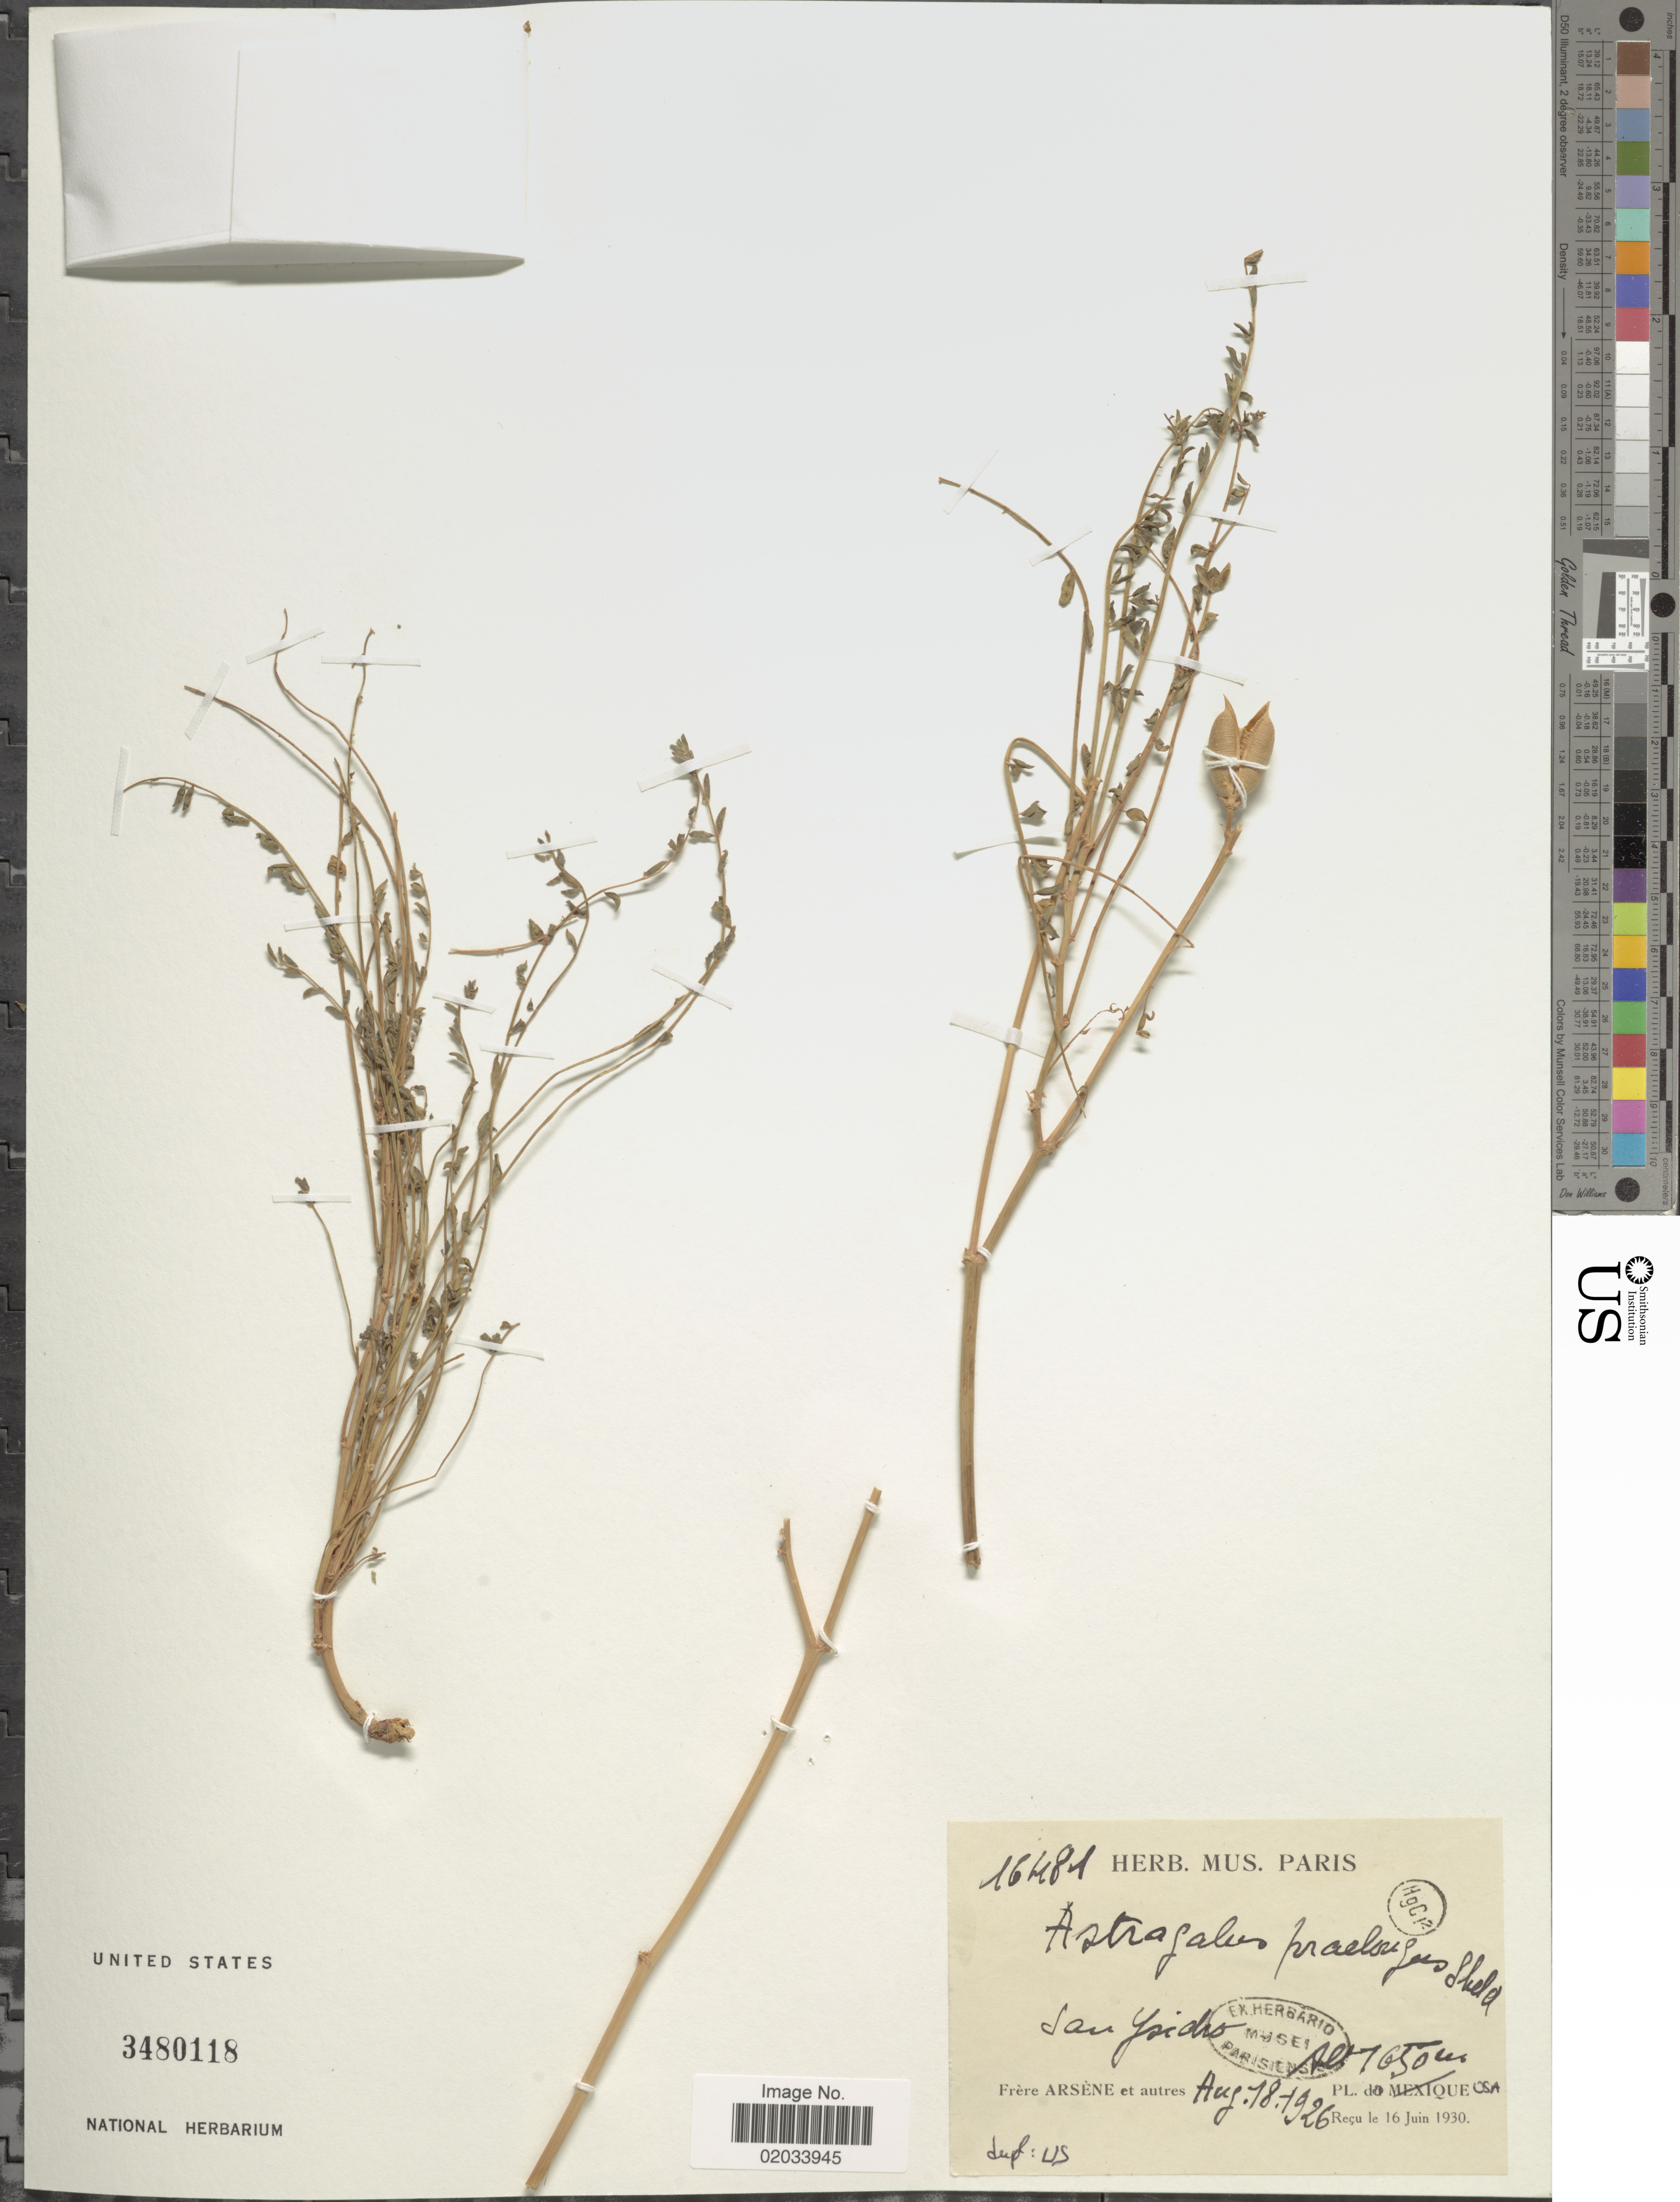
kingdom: Plantae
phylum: Tracheophyta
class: Magnoliopsida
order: Fabales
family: Fabaceae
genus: Astragalus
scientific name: Astragalus praelongus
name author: E. Sheld.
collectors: Bro. G. Arsène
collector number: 16484*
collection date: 1926-08-18/1930-06-16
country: United States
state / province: California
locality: San Ysidro. USA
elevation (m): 1650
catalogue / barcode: US 3480118